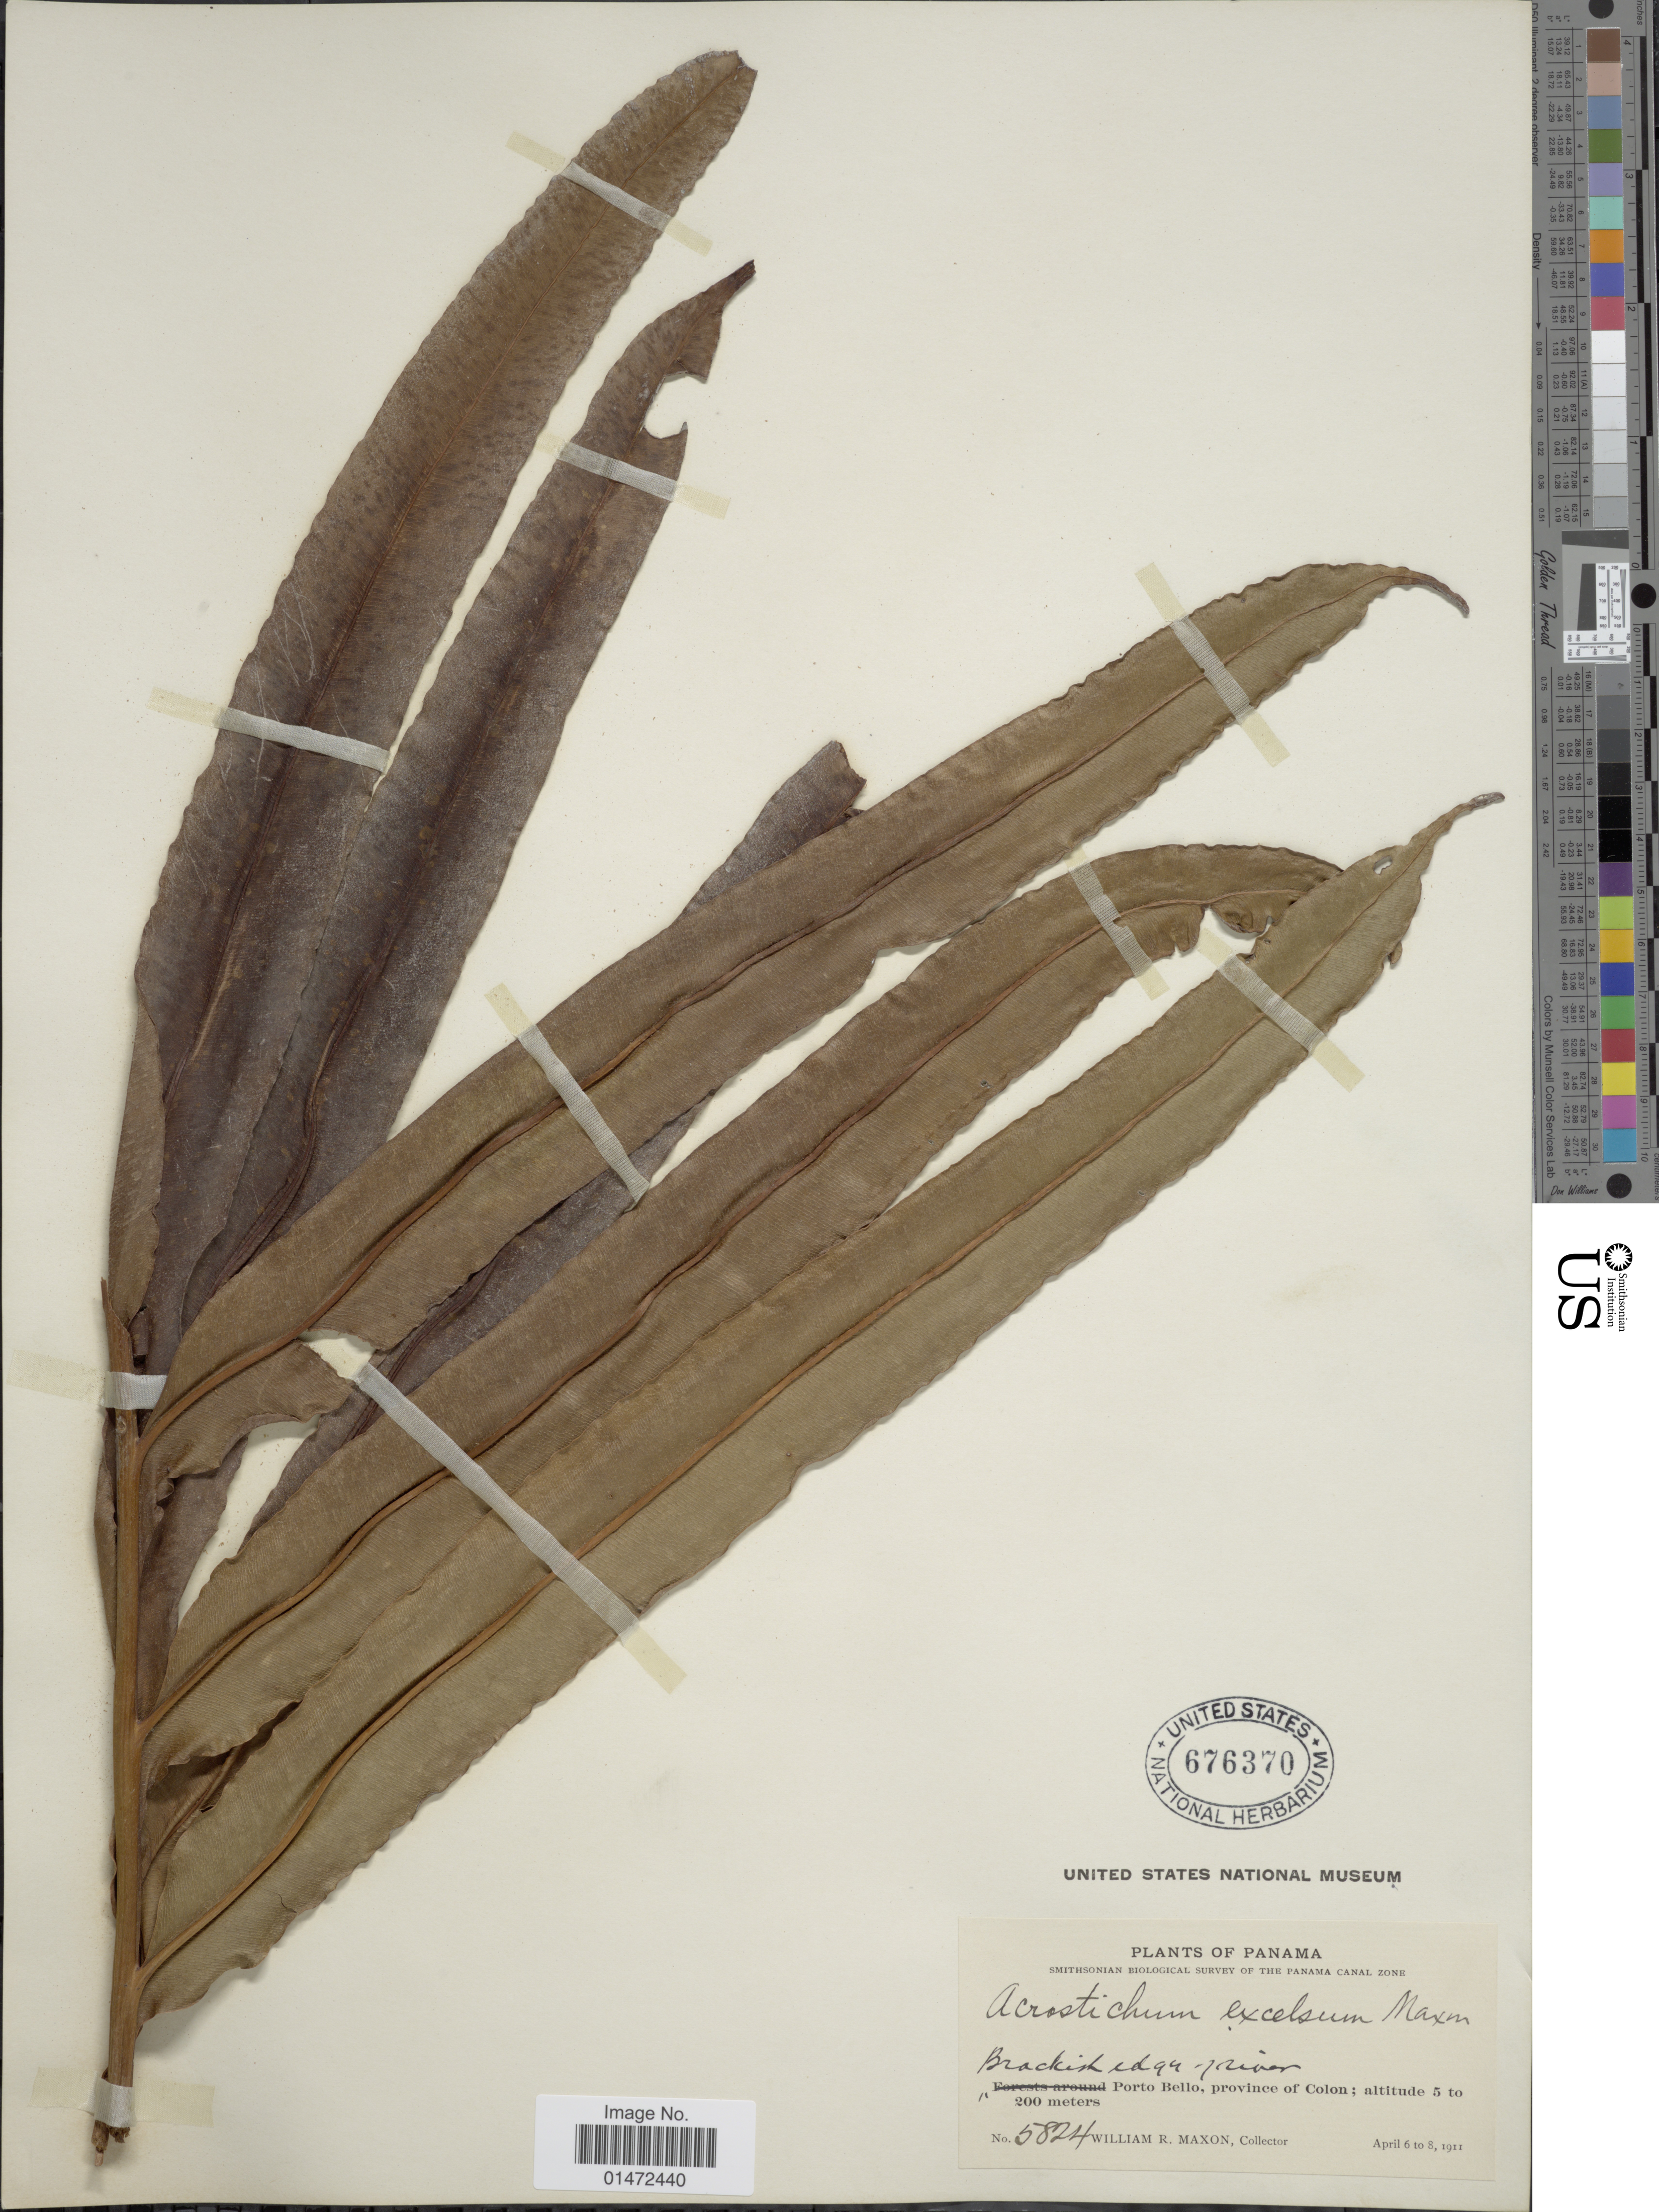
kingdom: Plantae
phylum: Tracheophyta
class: Polypodiopsida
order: Polypodiales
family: Pteridaceae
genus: Acrostichum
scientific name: Acrostichum danaeifolium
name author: Langsd. & Fisch.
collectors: W. R. Maxon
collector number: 5824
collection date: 1911-04-06/1911-04-08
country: Panama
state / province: Colón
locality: Brackish edge of river Porto Bello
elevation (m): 5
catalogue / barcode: US 676370